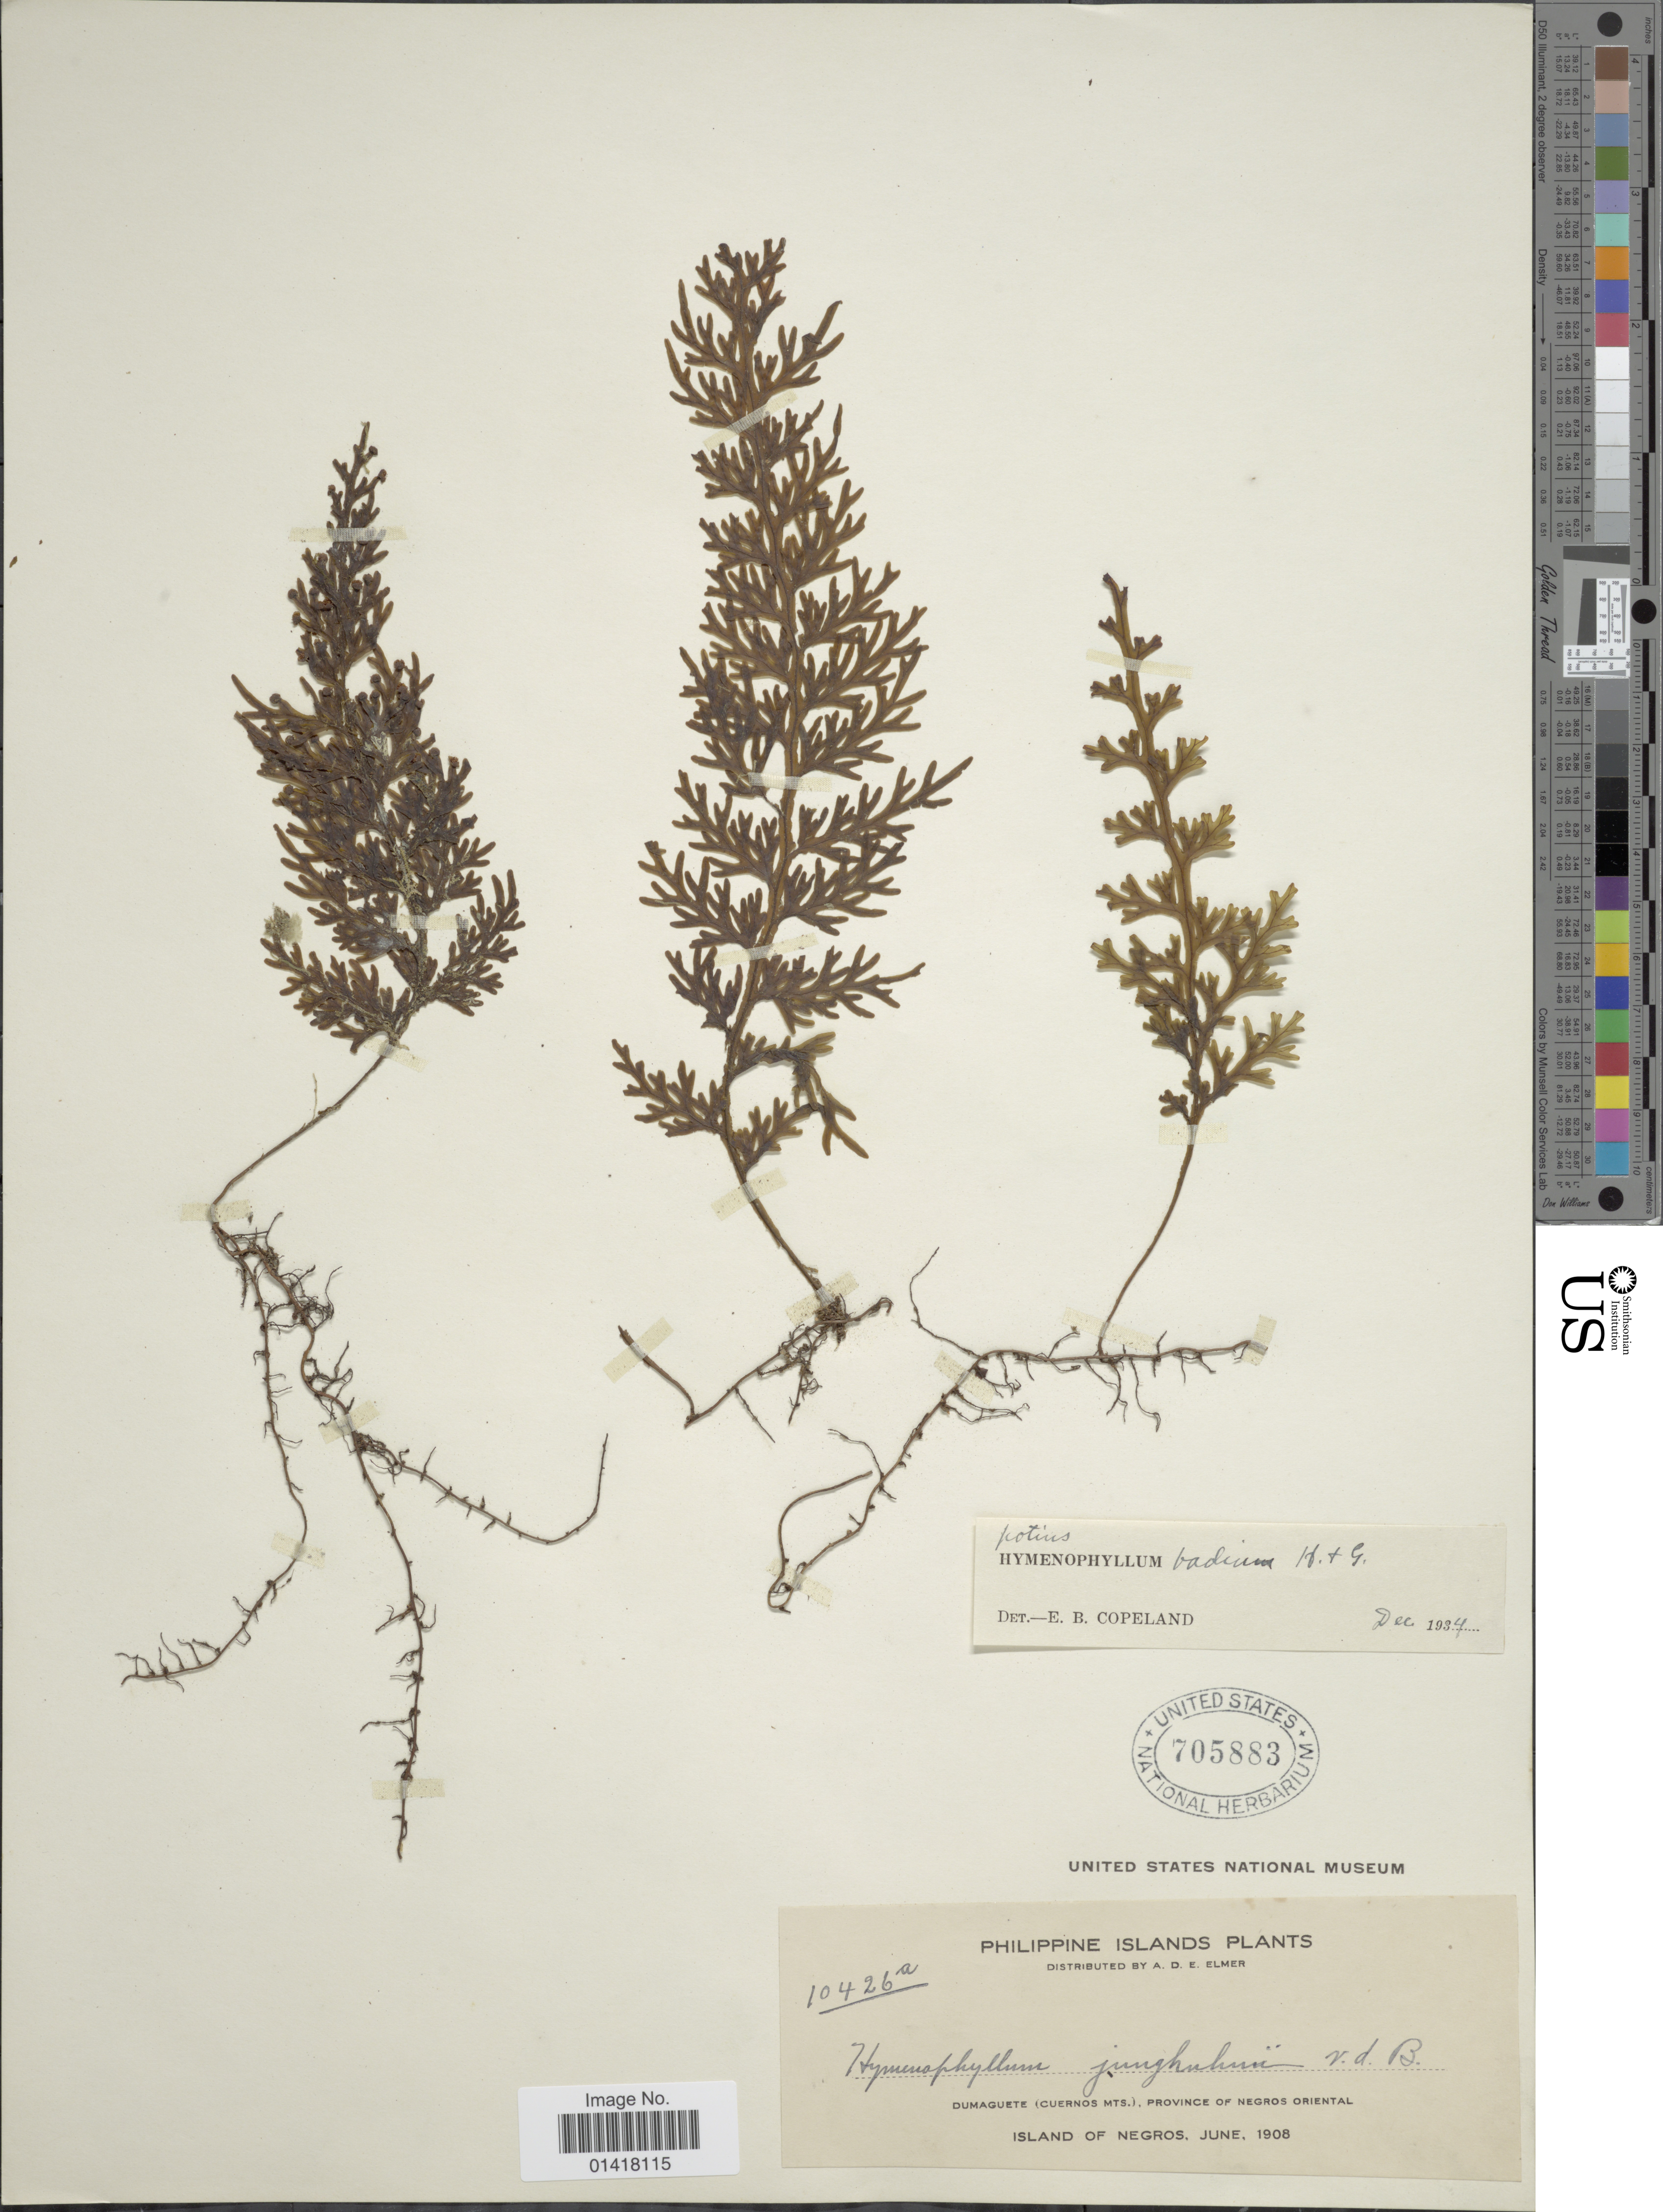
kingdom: Plantae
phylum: Tracheophyta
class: Polypodiopsida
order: Hymenophyllales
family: Hymenophyllaceae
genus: Hymenophyllum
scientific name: Hymenophyllum badium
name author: Hook. & Grev.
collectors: A. D. E. Elmer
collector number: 10426a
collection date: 1908-06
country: Philippines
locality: Philippine Islands. Dumaguete (cuernos Mts). Province of Negros Oriental. Island of Negros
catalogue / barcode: US 705883